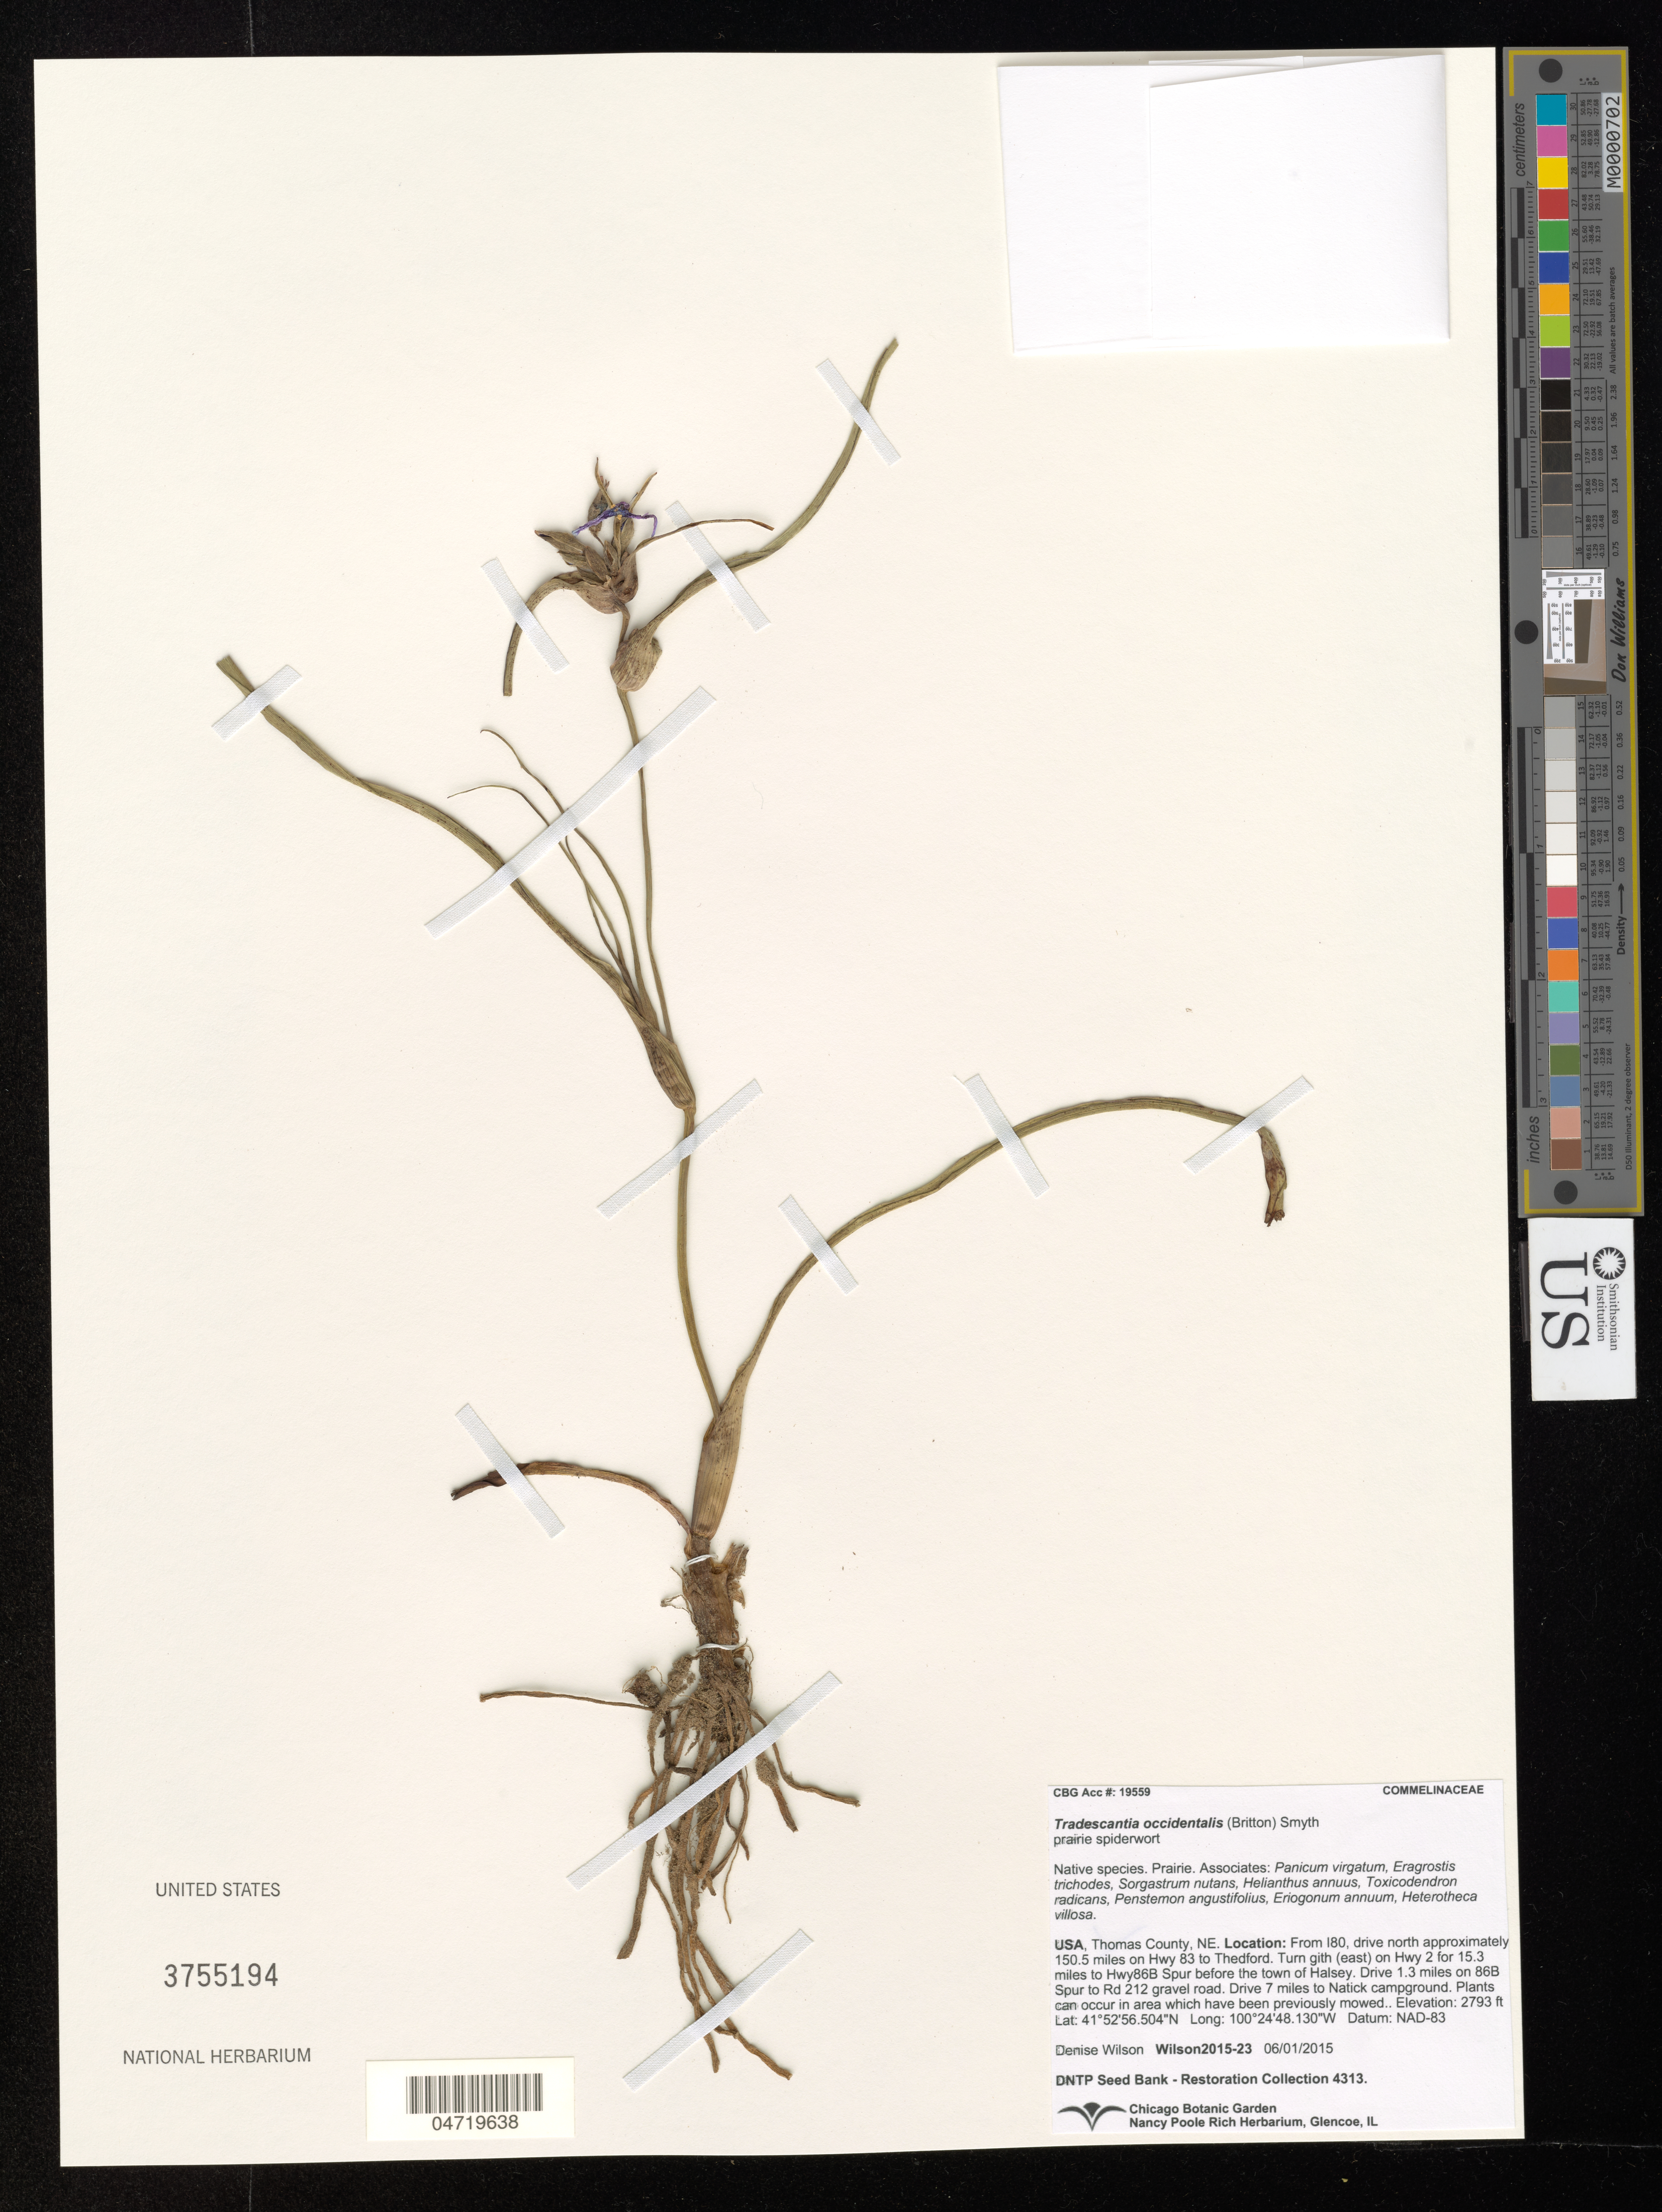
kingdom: Plantae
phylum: Tracheophyta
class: Liliopsida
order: Commelinales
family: Commelinaceae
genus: Tradescantia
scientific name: Tradescantia occidentalis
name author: (Britton) Smyth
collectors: D. Wilson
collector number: Wilson2015-23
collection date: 2015-06-01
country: United States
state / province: Nebraska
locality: Thomas County, NE. From I80, drive north approximately 150.5 miles on Hwy 83 to Thedford. Turn gith (east) on Hwy 2 for 15.3 miles to Hwy86B Spur before the town of Halsey. Drive 1.3 miles on 86B Spur to Rd 212 gravel road. Drive 7 miles to Natick campground. Plants can occur in area which have been previously mowed.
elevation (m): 851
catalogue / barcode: US 3755194